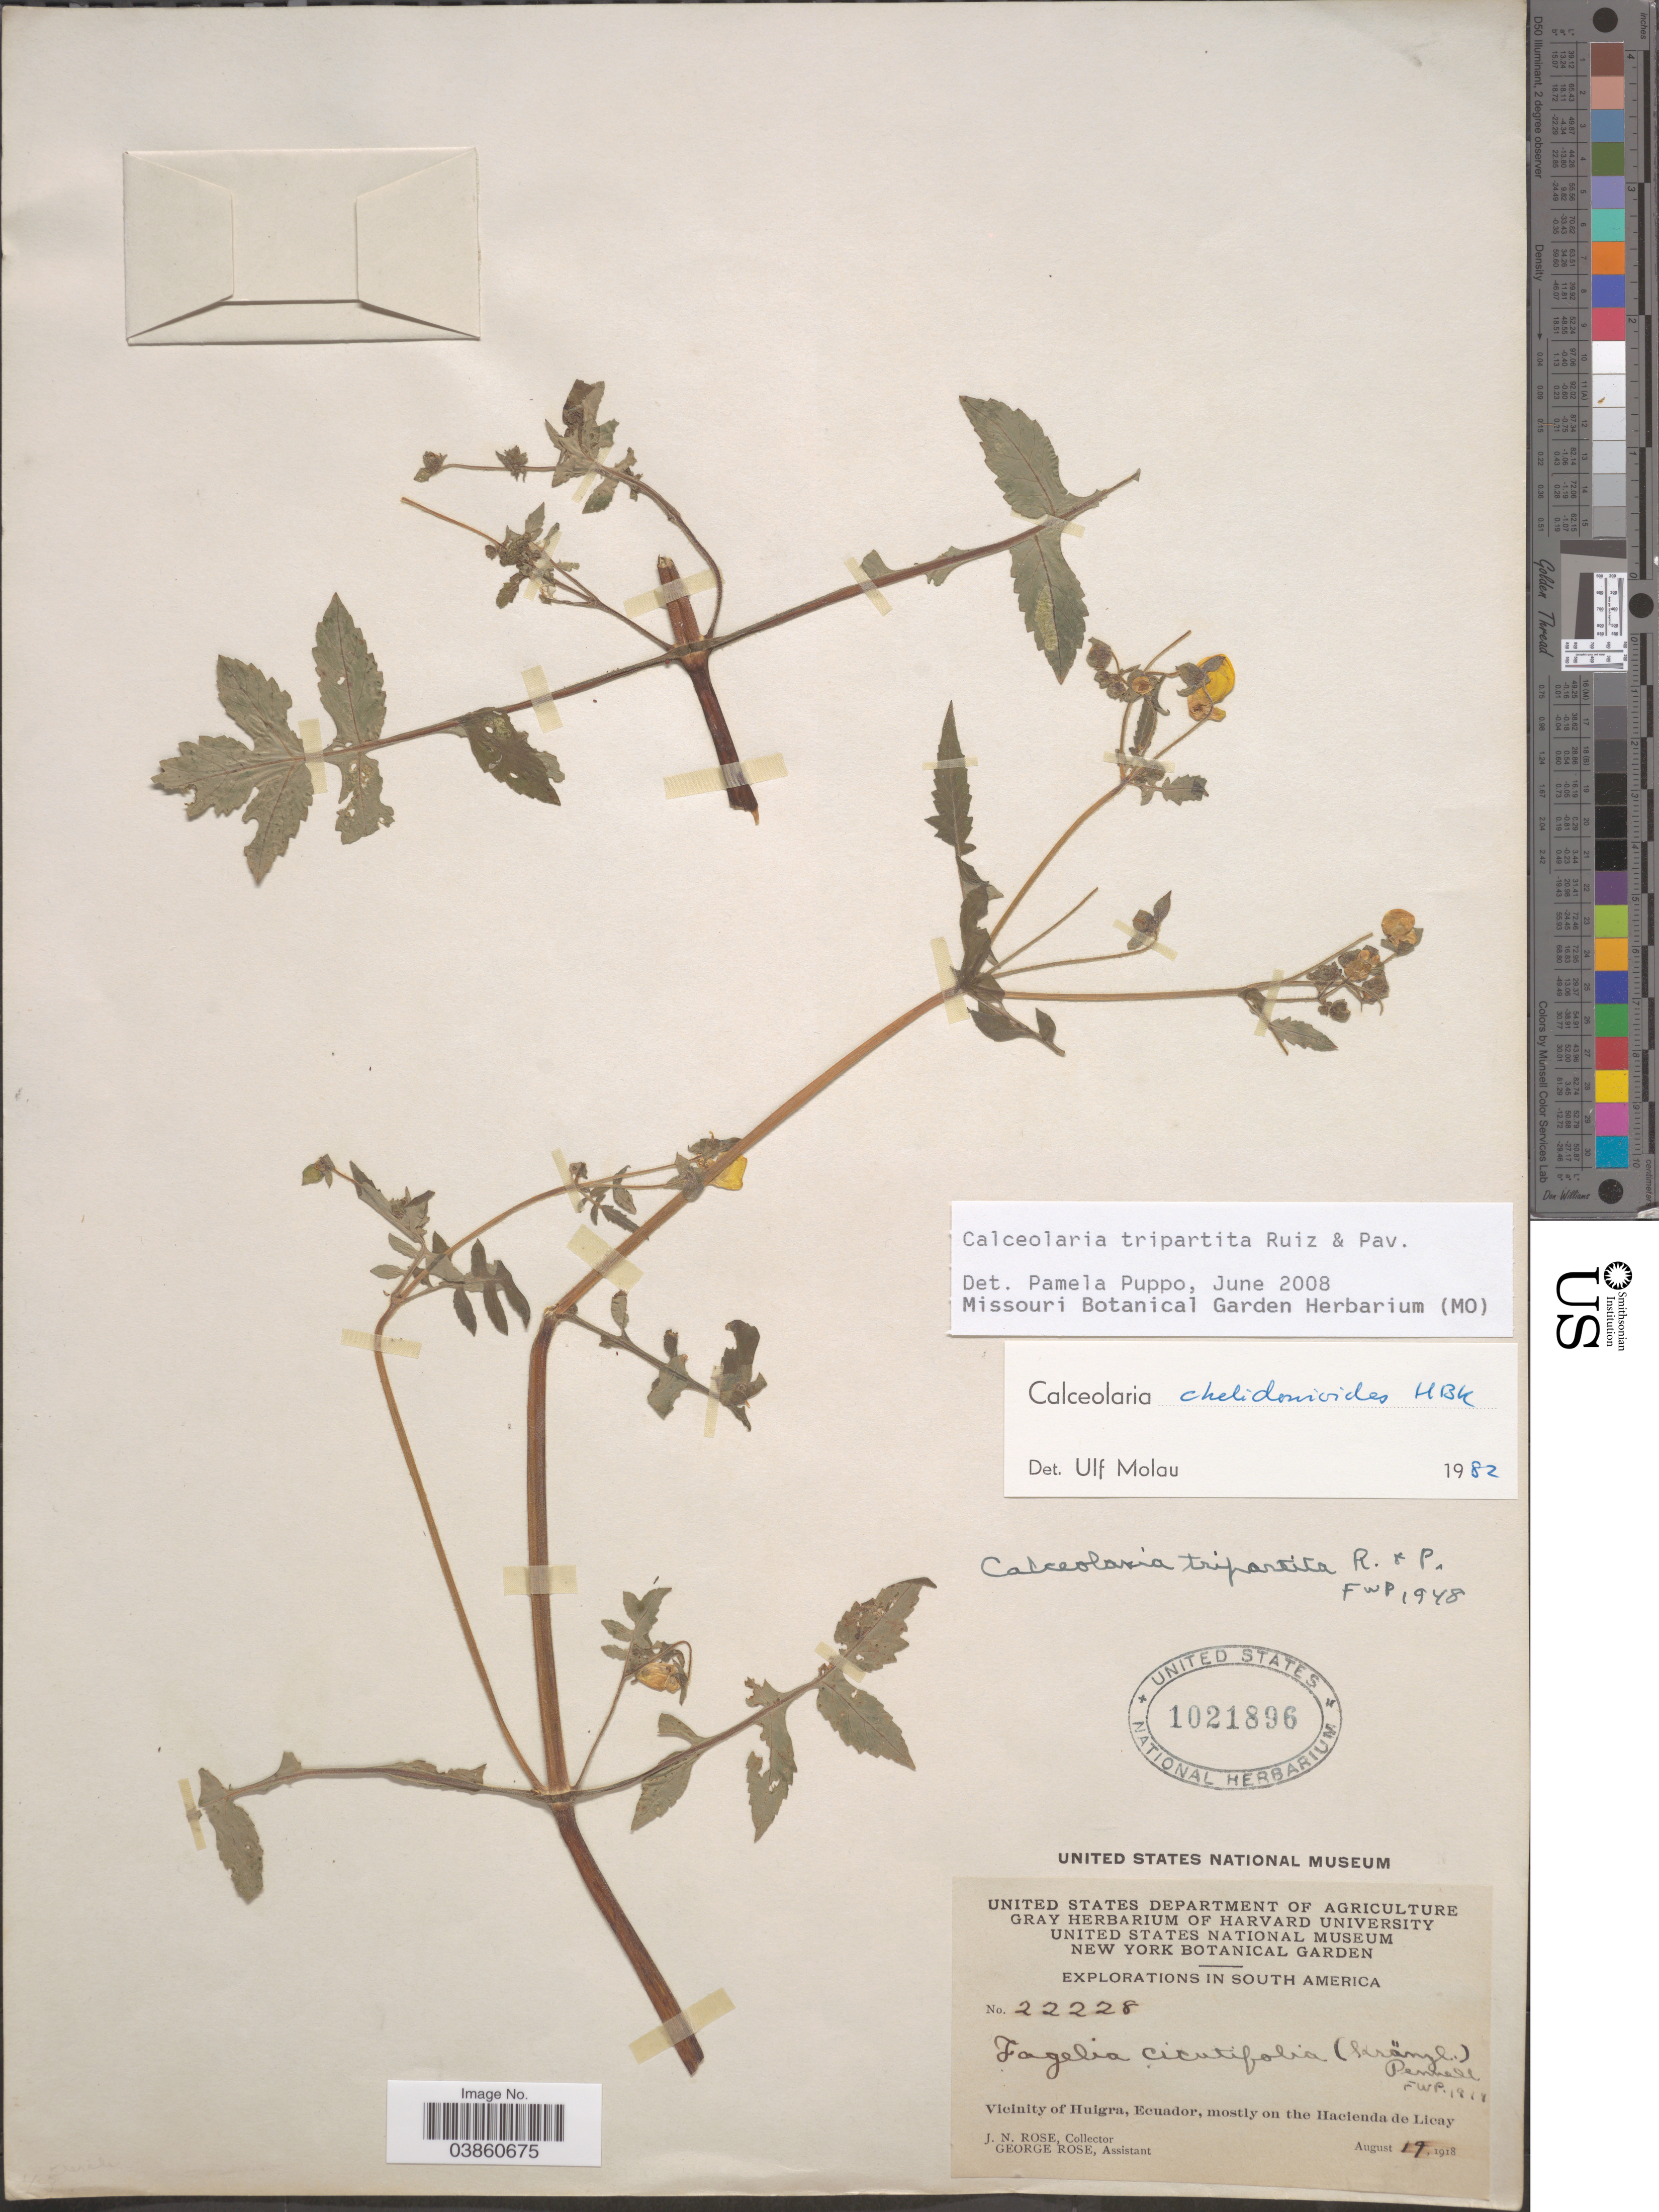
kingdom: Plantae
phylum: Tracheophyta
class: Magnoliopsida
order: Lamiales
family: Calceolariaceae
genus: Calceolaria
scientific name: Calceolaria tripartita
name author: Ruiz & Pav.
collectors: J. N. Rose & G. Rose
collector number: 22228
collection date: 1918-08-19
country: Ecuador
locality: Vicinity of Huigra, mostly on the Hacienda de Licay.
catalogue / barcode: US 1021896